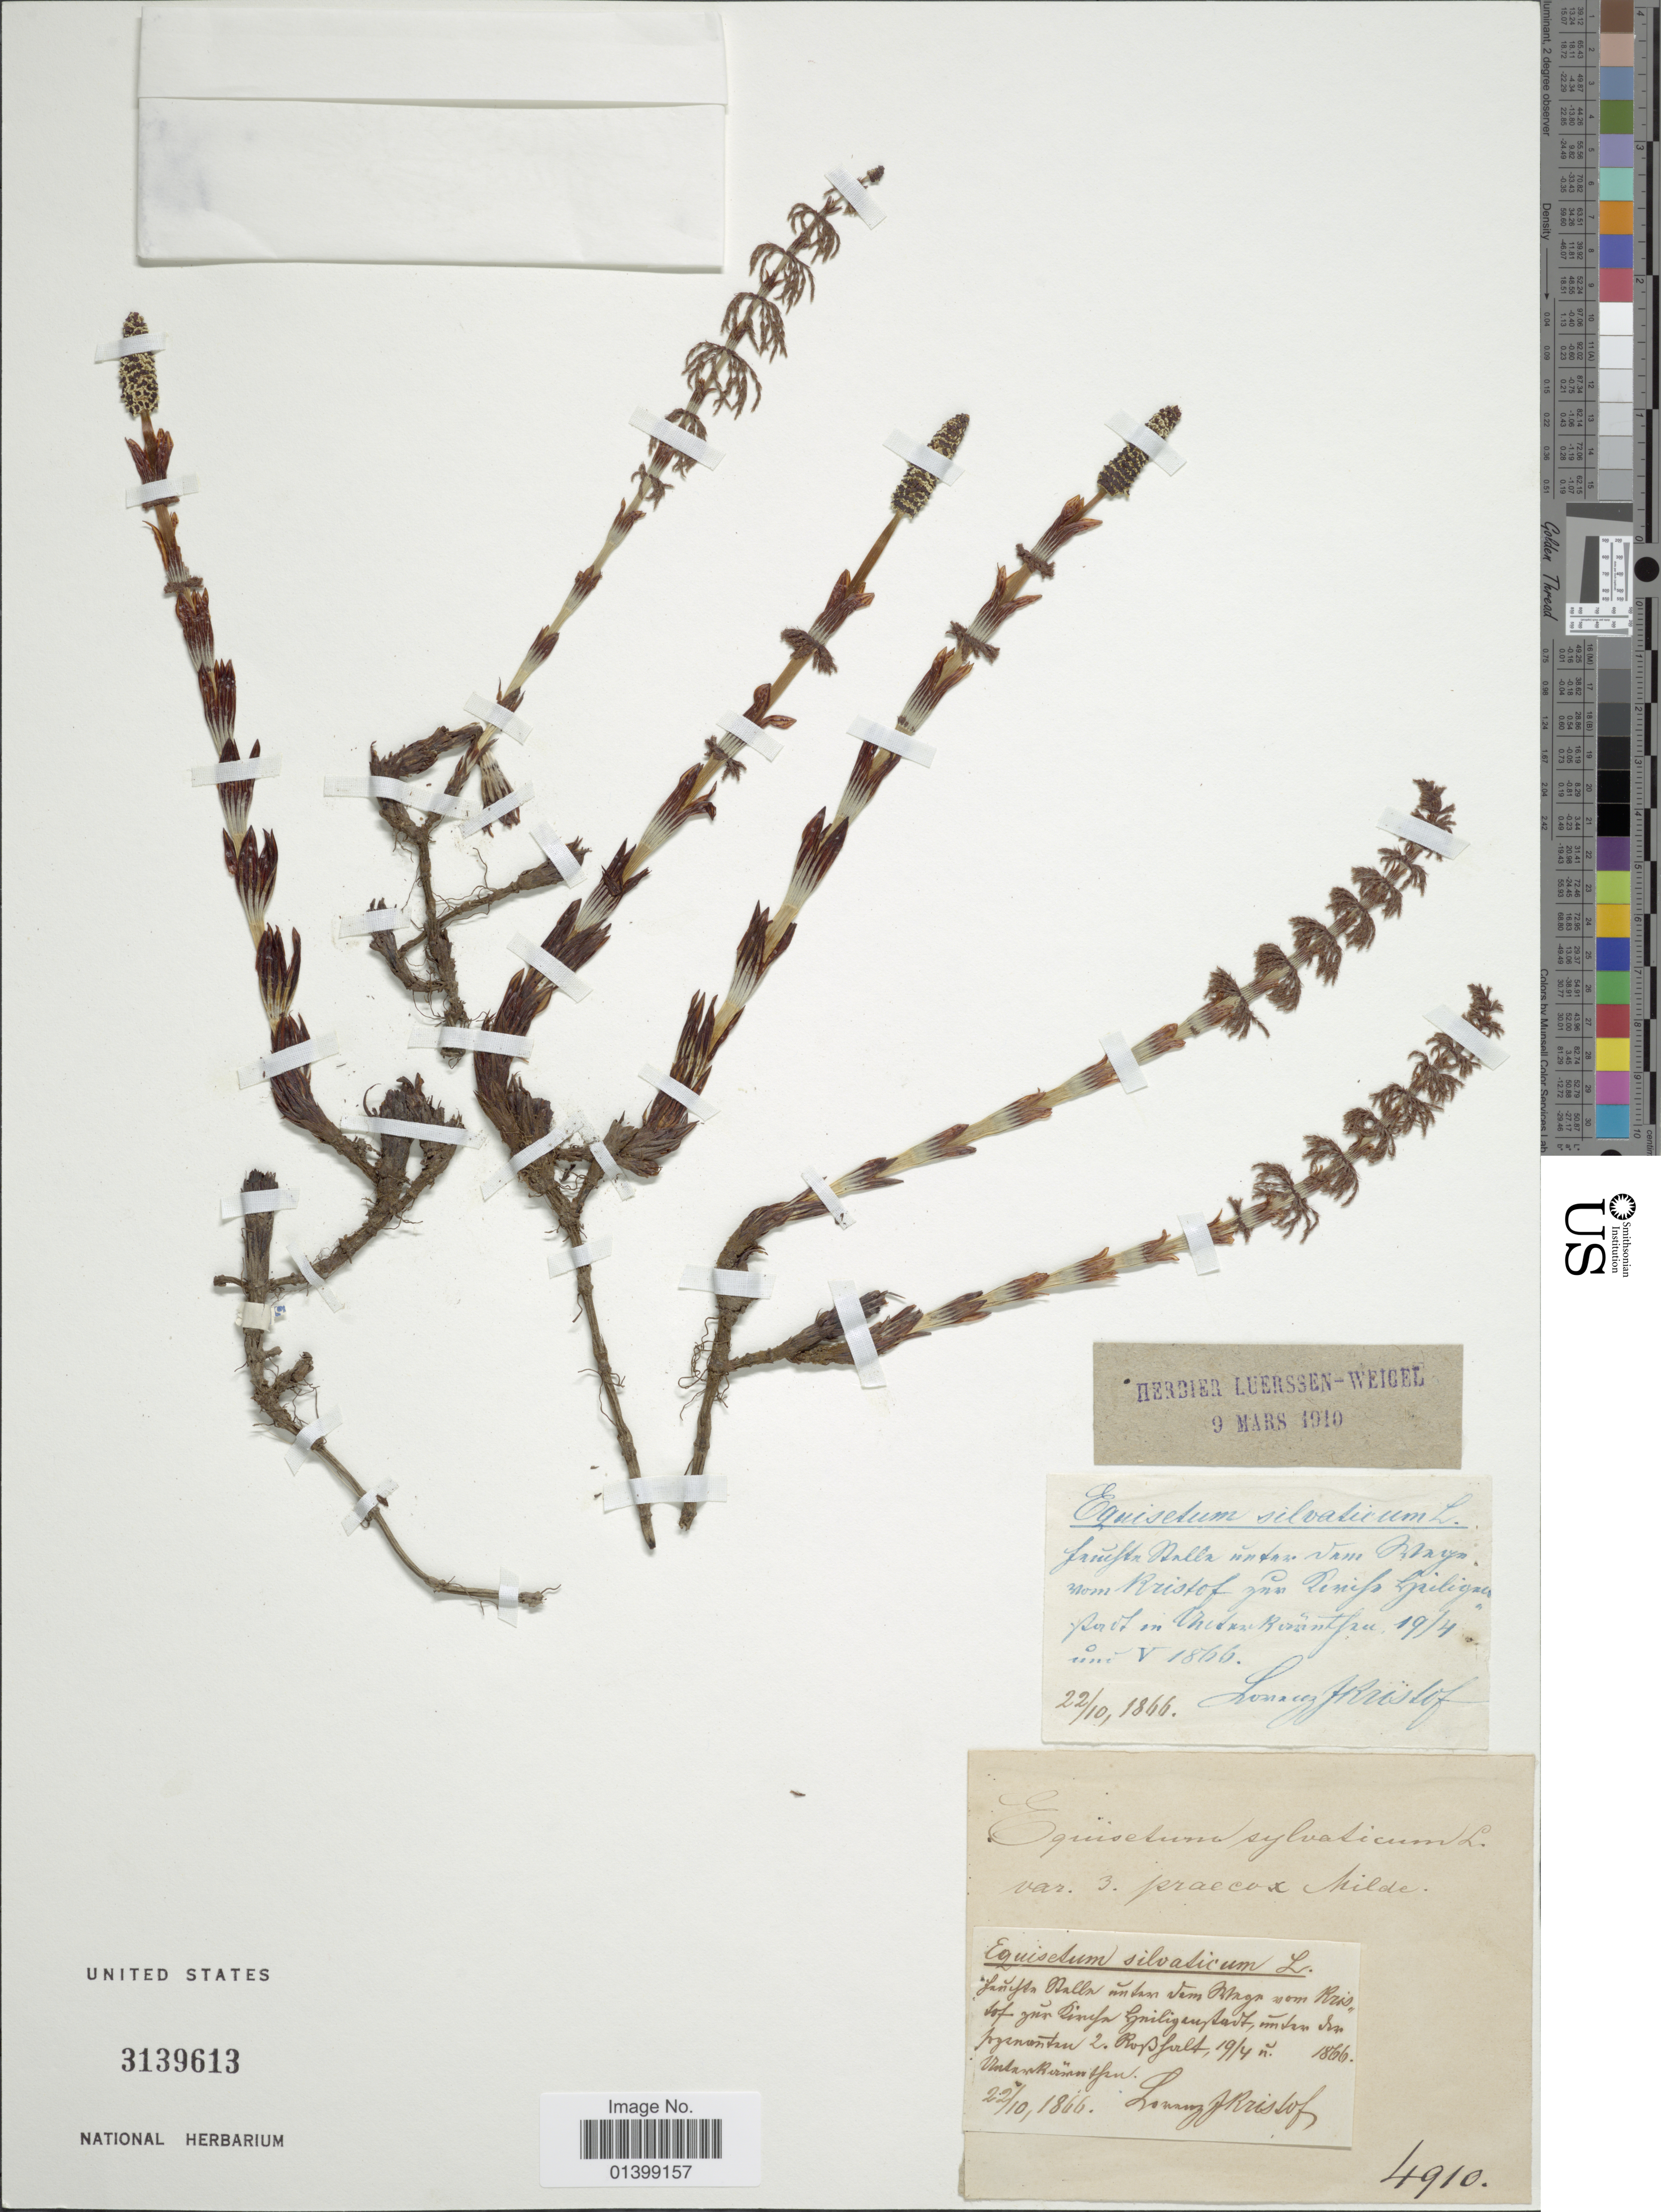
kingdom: Plantae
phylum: Tracheophyta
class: Polypodiopsida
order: Equisetales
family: Equisetaceae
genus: Equisetum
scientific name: Equisetum sylvaticum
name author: L.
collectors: J. Bristol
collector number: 4910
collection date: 1866-10-22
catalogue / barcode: US 3139613